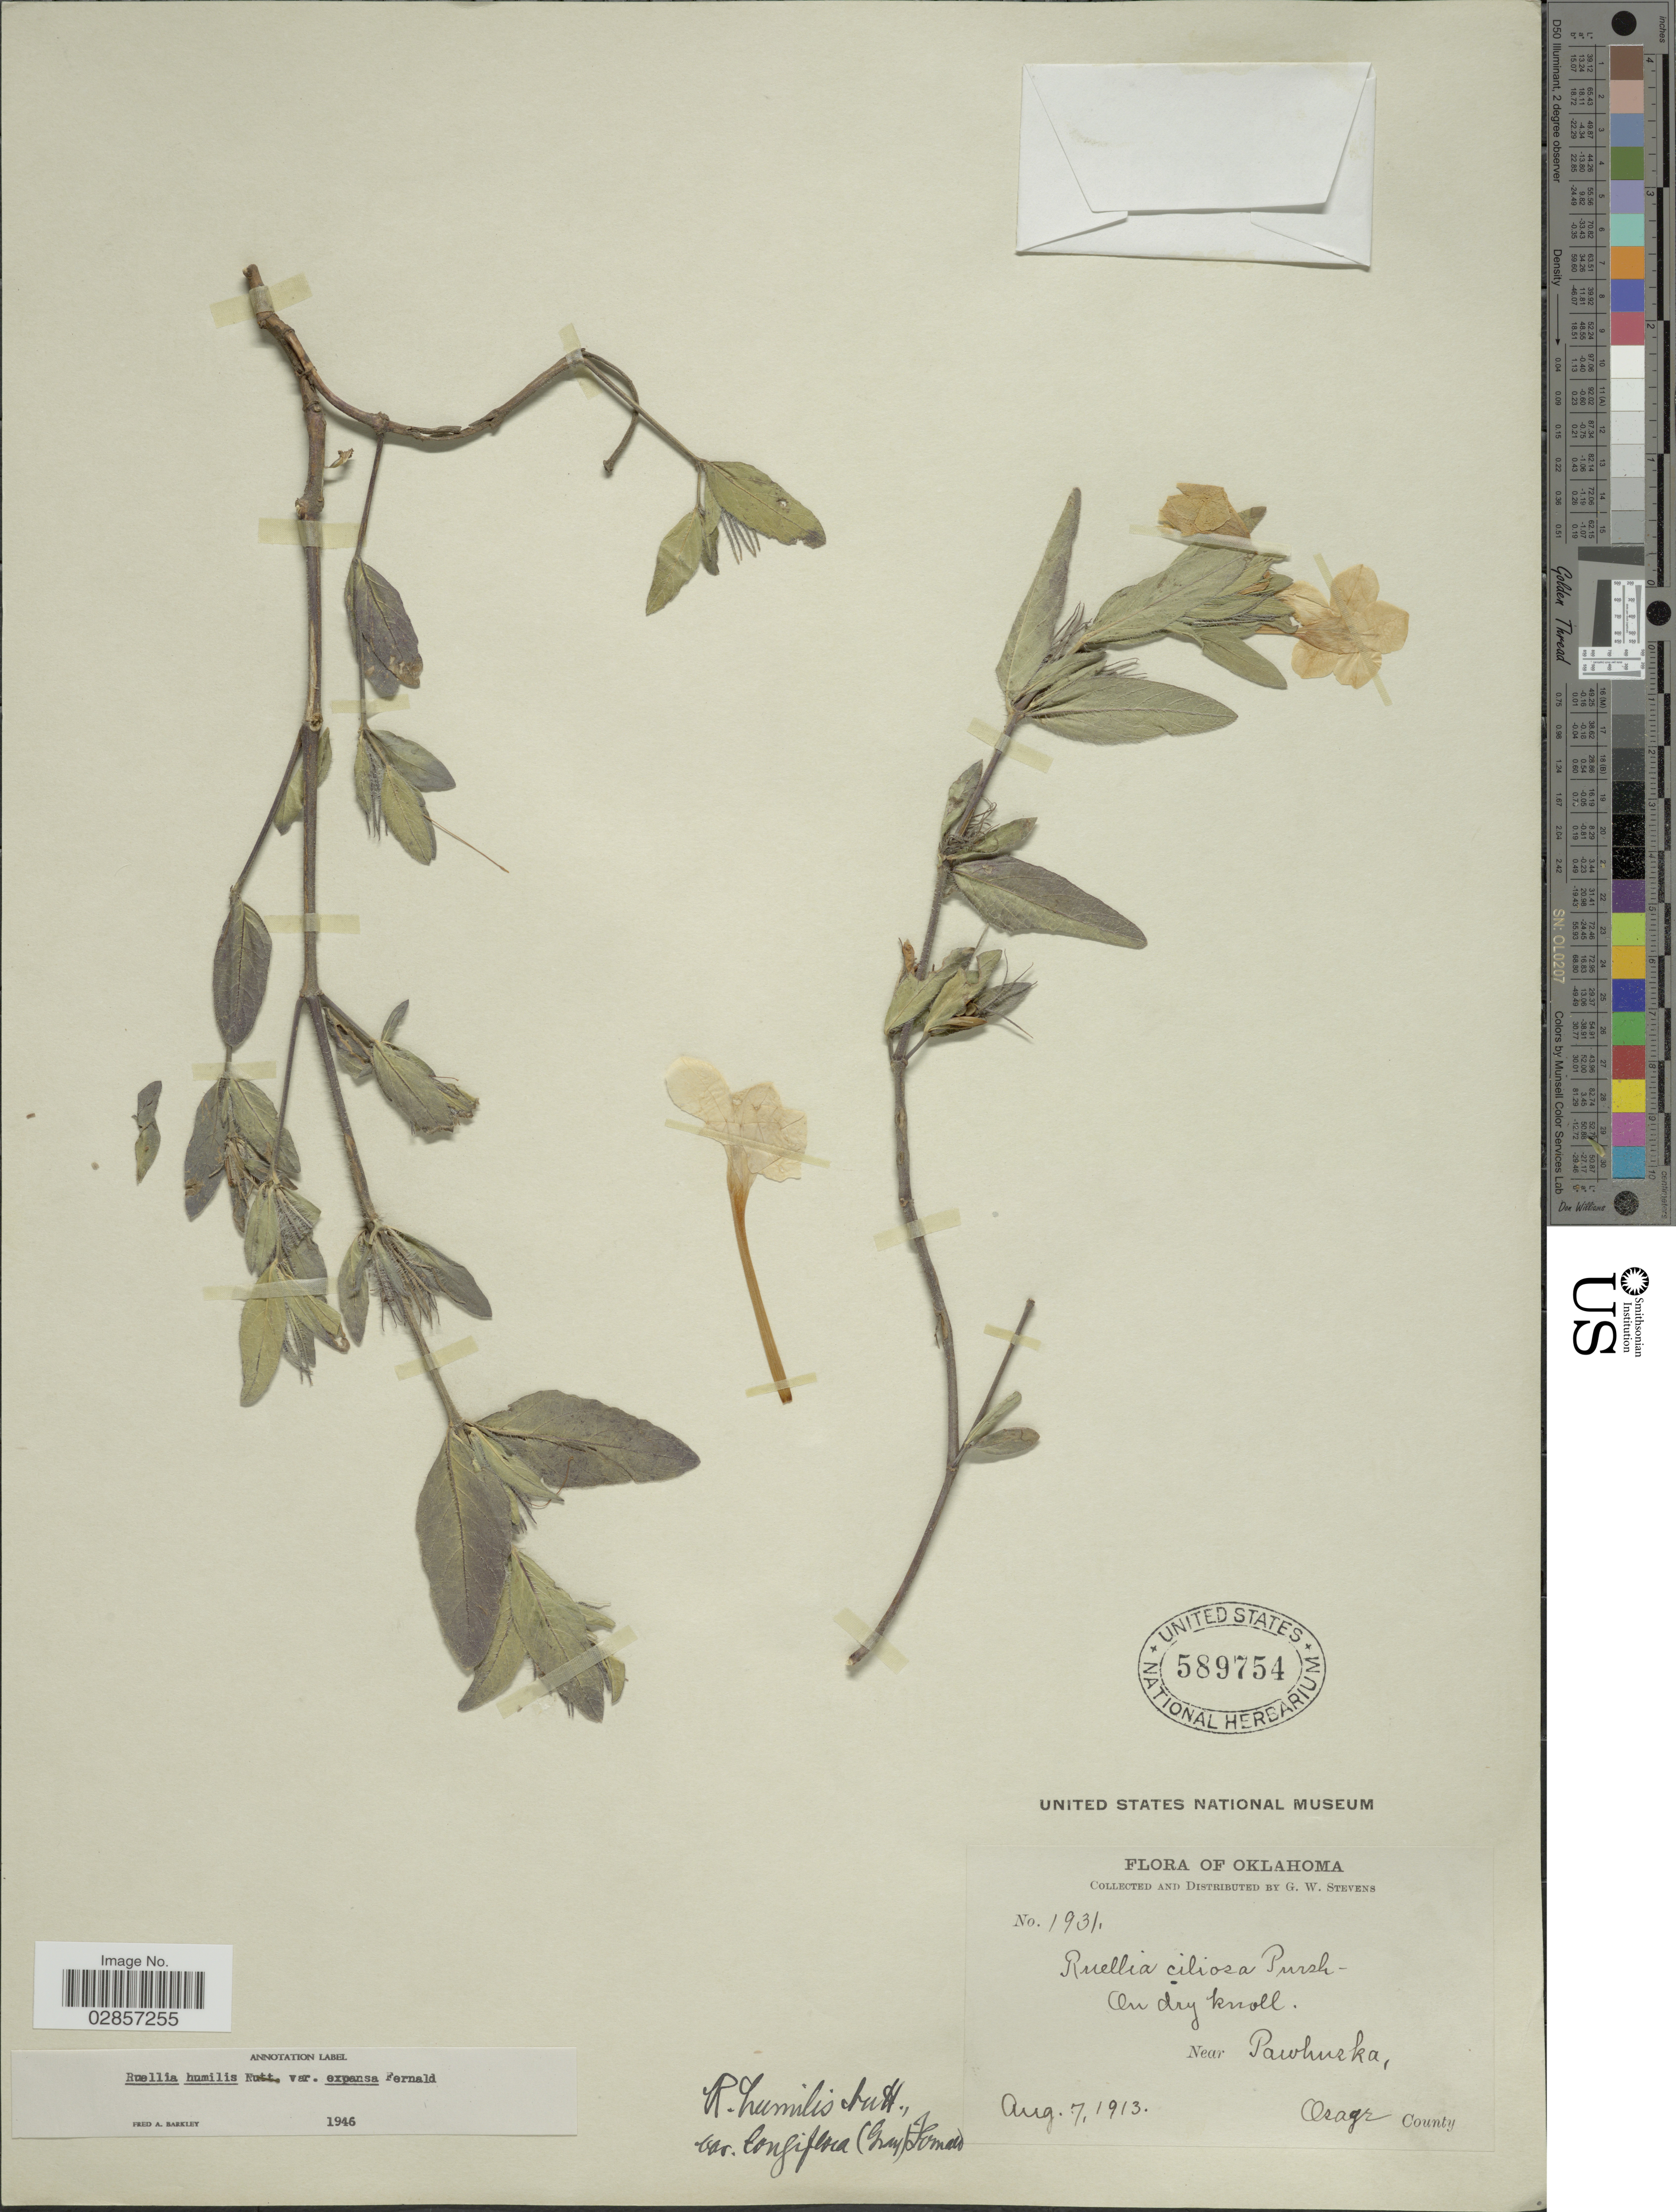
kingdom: Plantae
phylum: Tracheophyta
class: Magnoliopsida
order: Lamiales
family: Acanthaceae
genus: Ruellia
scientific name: Ruellia humilis var. expansa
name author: Fernald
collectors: G. W. Stevens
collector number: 1931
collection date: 1913-08-07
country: United States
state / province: Oklahoma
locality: Near Pawhuzka, Osagr County.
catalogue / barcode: US 589754